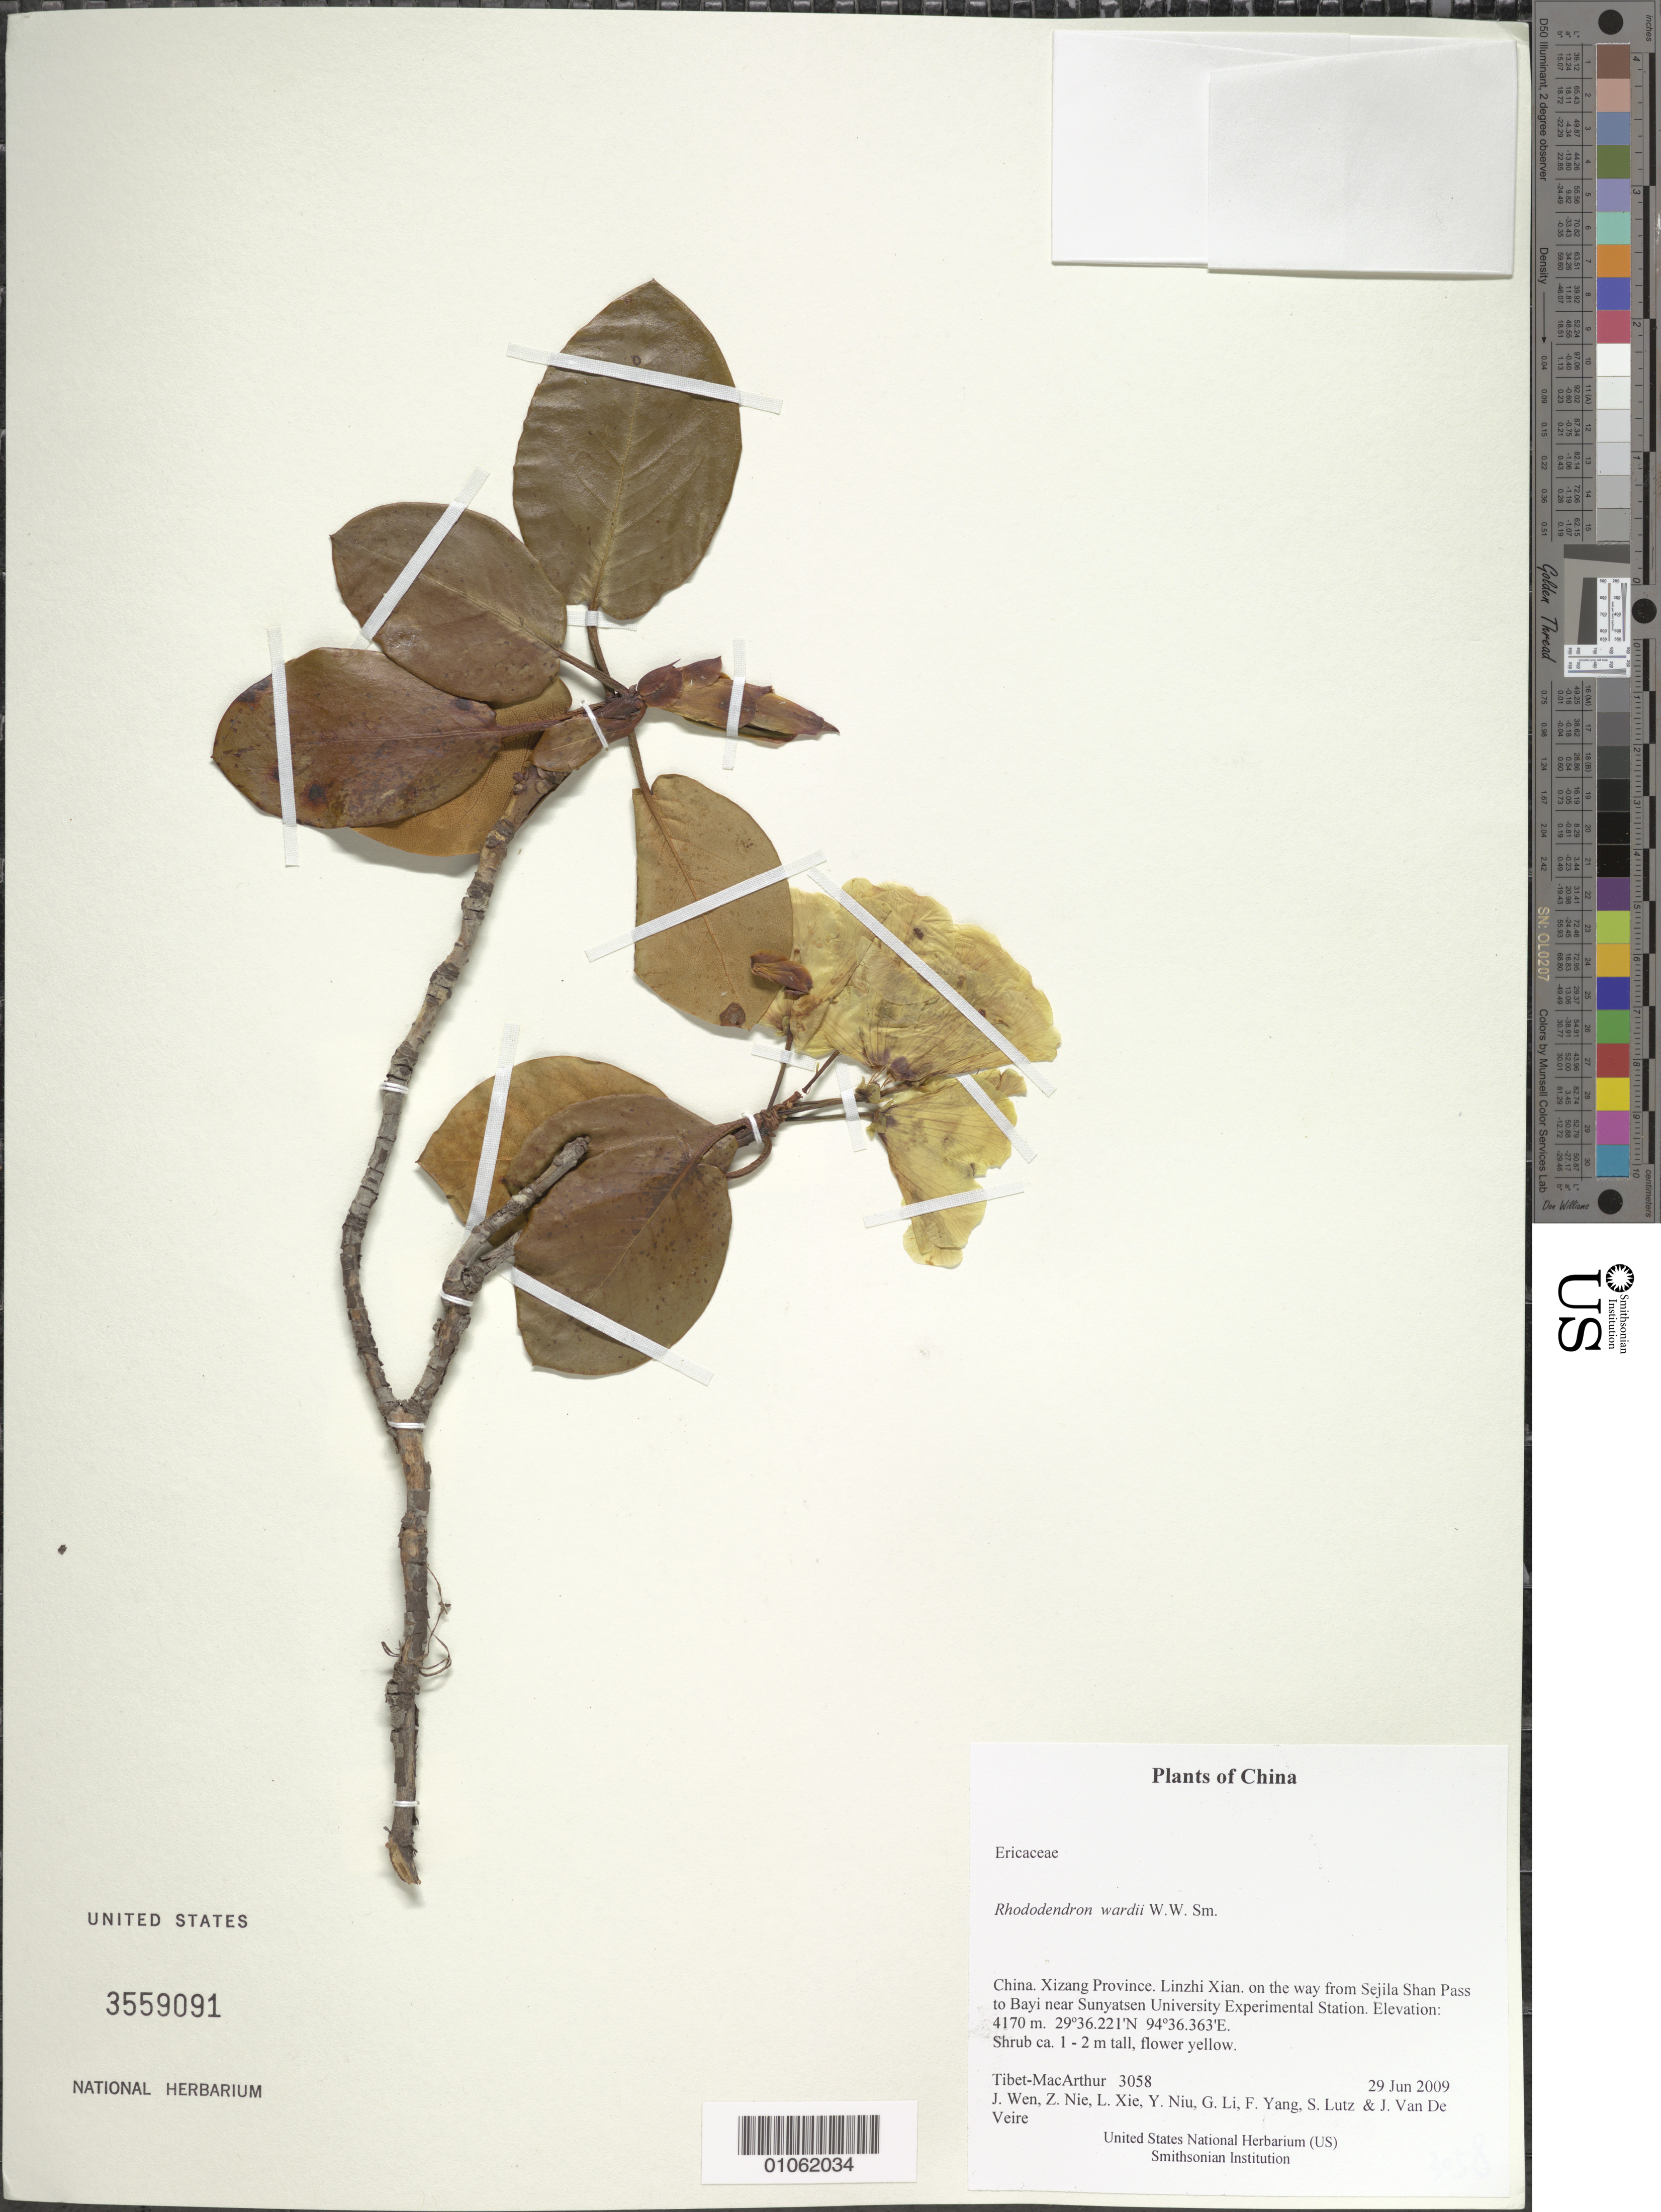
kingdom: Plantae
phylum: Tracheophyta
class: Magnoliopsida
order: Ericales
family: Ericaceae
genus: Rhododendron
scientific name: Rhododendron wardii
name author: W.W. Sm.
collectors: Tibet-MacArthur, J. Wen, Z. Nie, L. Xie, Y. Niu, G. Li, F. Yang, S. Lutz & J. Van De Veire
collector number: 3058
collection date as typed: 29 Jun 2009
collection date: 2009-06-29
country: China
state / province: Xizang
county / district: Linzhi Xian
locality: on the way from Sejila Shan Pass to Bayi near Sunyatsen University Experimental Station.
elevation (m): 4170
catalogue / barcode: US 3559091